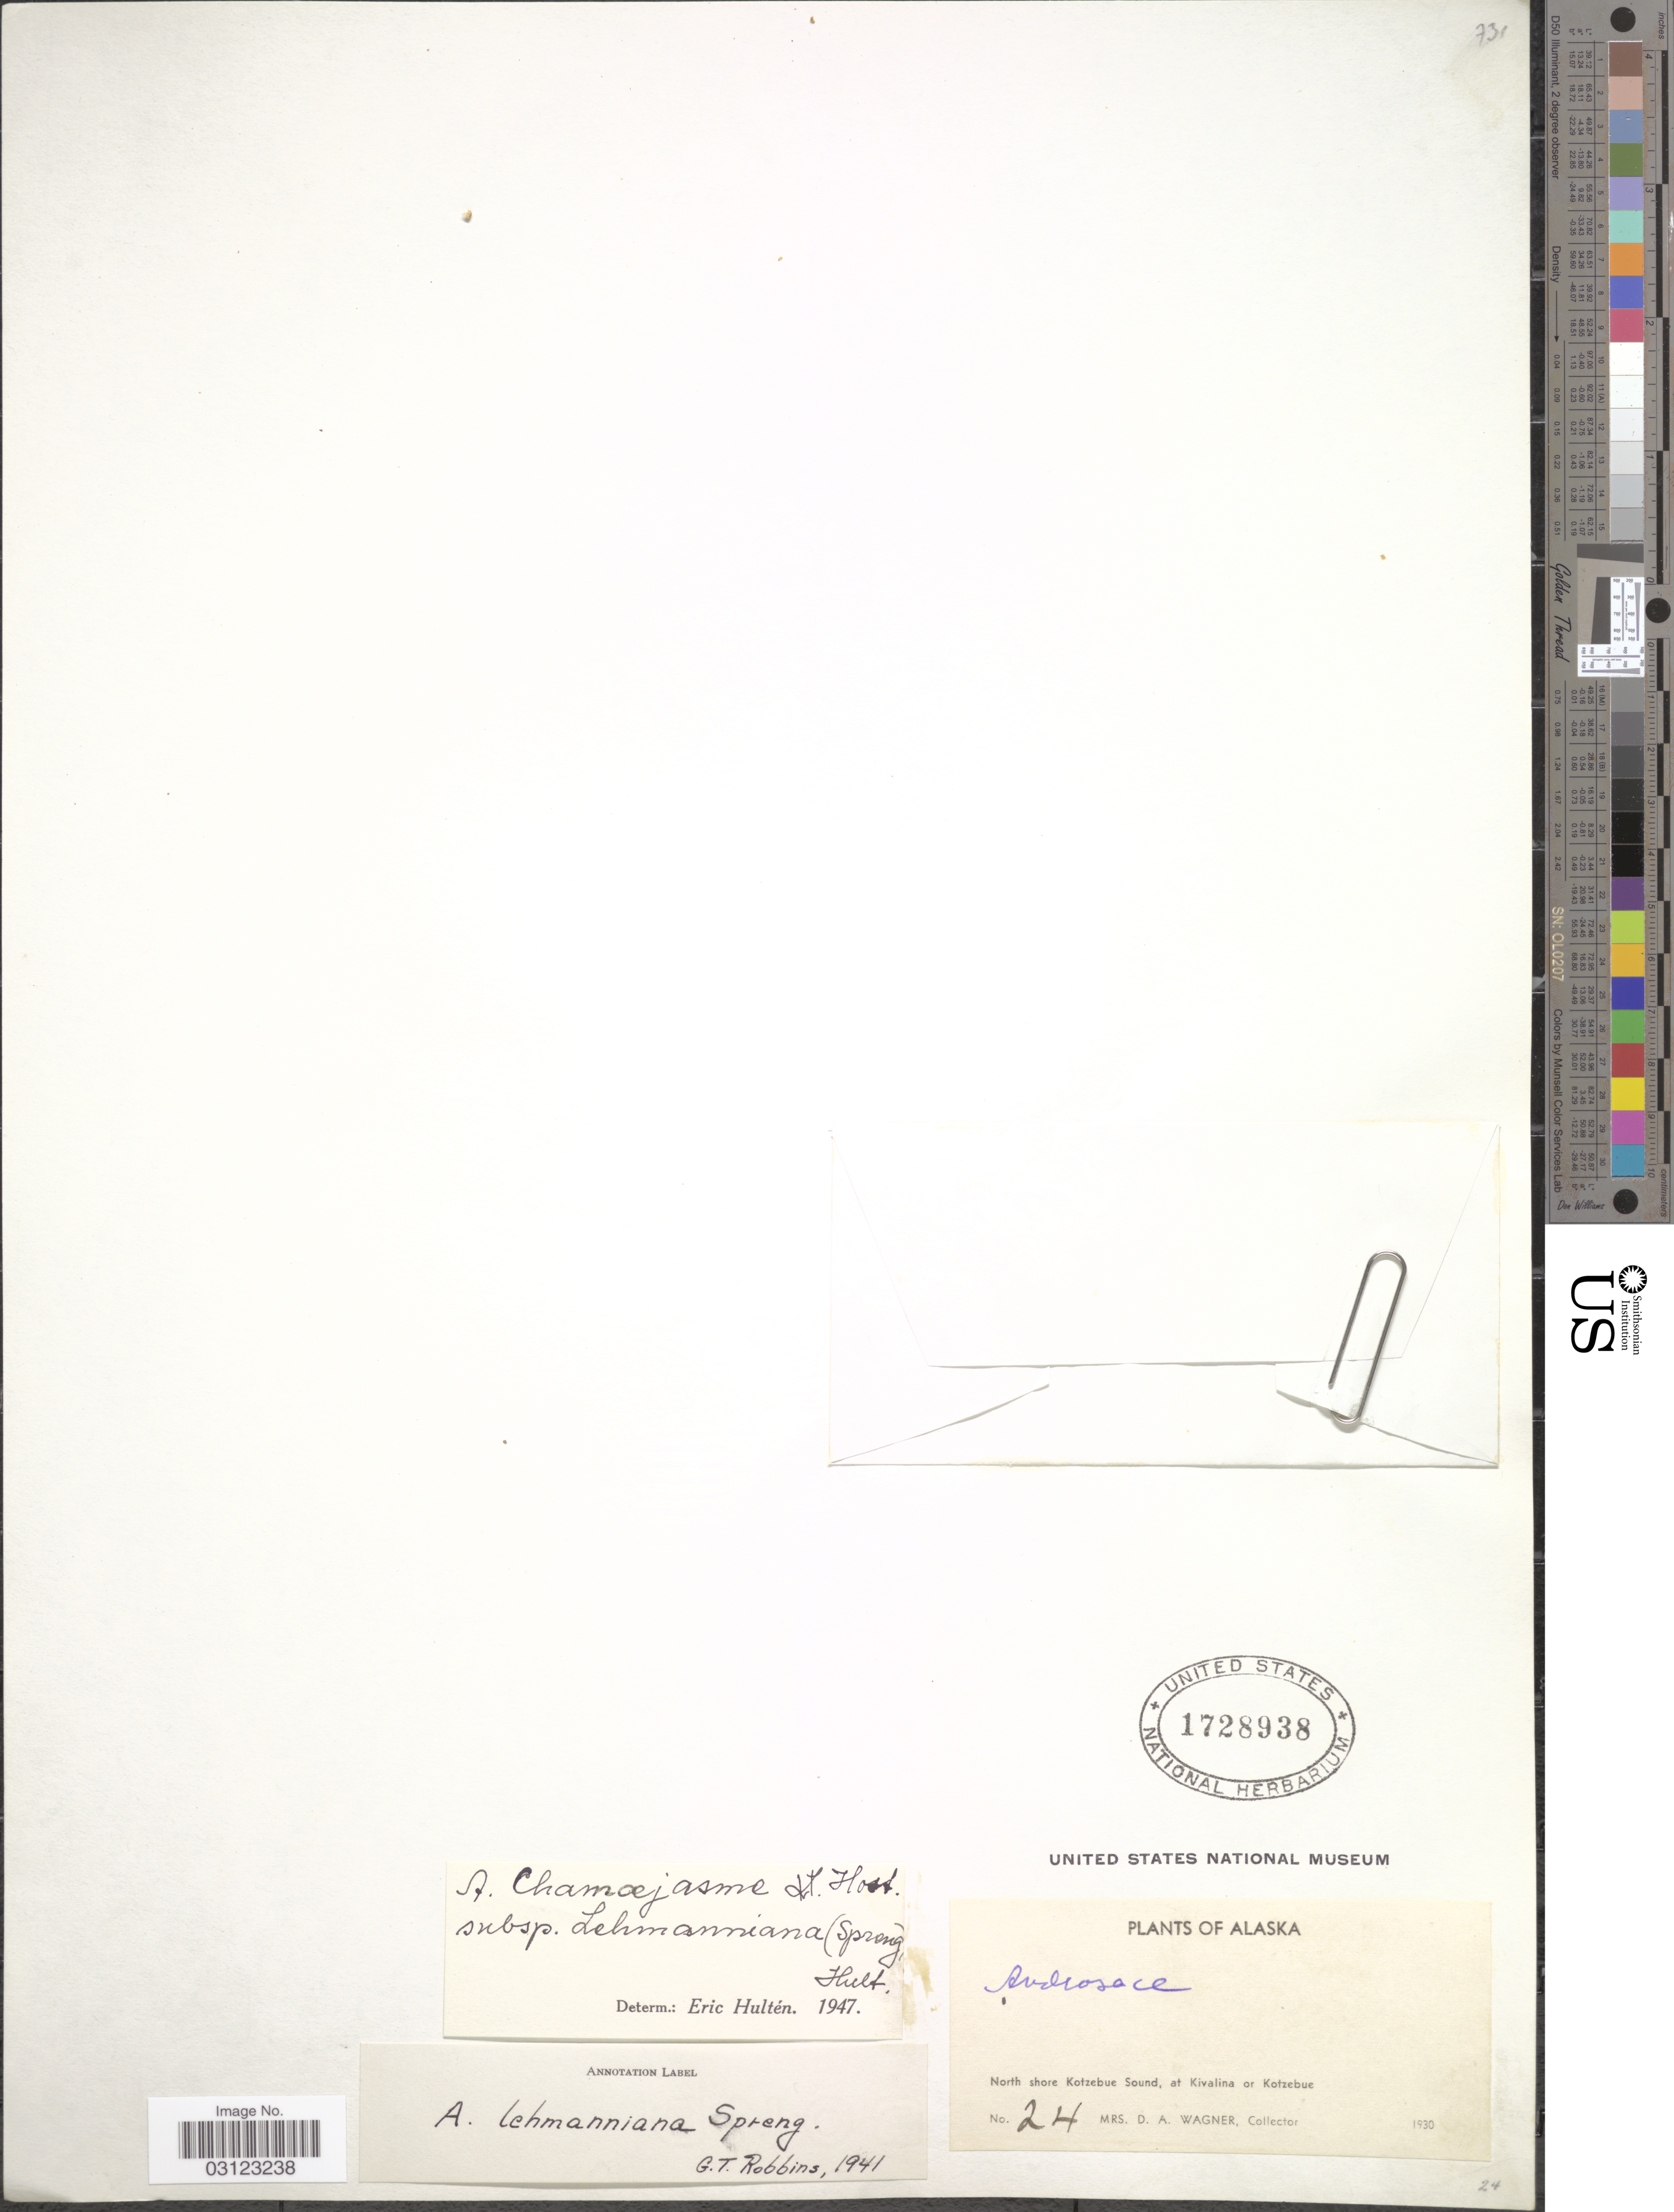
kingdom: Plantae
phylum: Tracheophyta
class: Magnoliopsida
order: Ericales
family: Primulaceae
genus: Androsace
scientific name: Androsace chamaejasme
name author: Wulfen ex Host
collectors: D. Wagner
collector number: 24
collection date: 1930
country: United States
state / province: Alaska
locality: North shore Kotzebue Sound, at Kivalina or Kotzebue.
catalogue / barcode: US 1728938